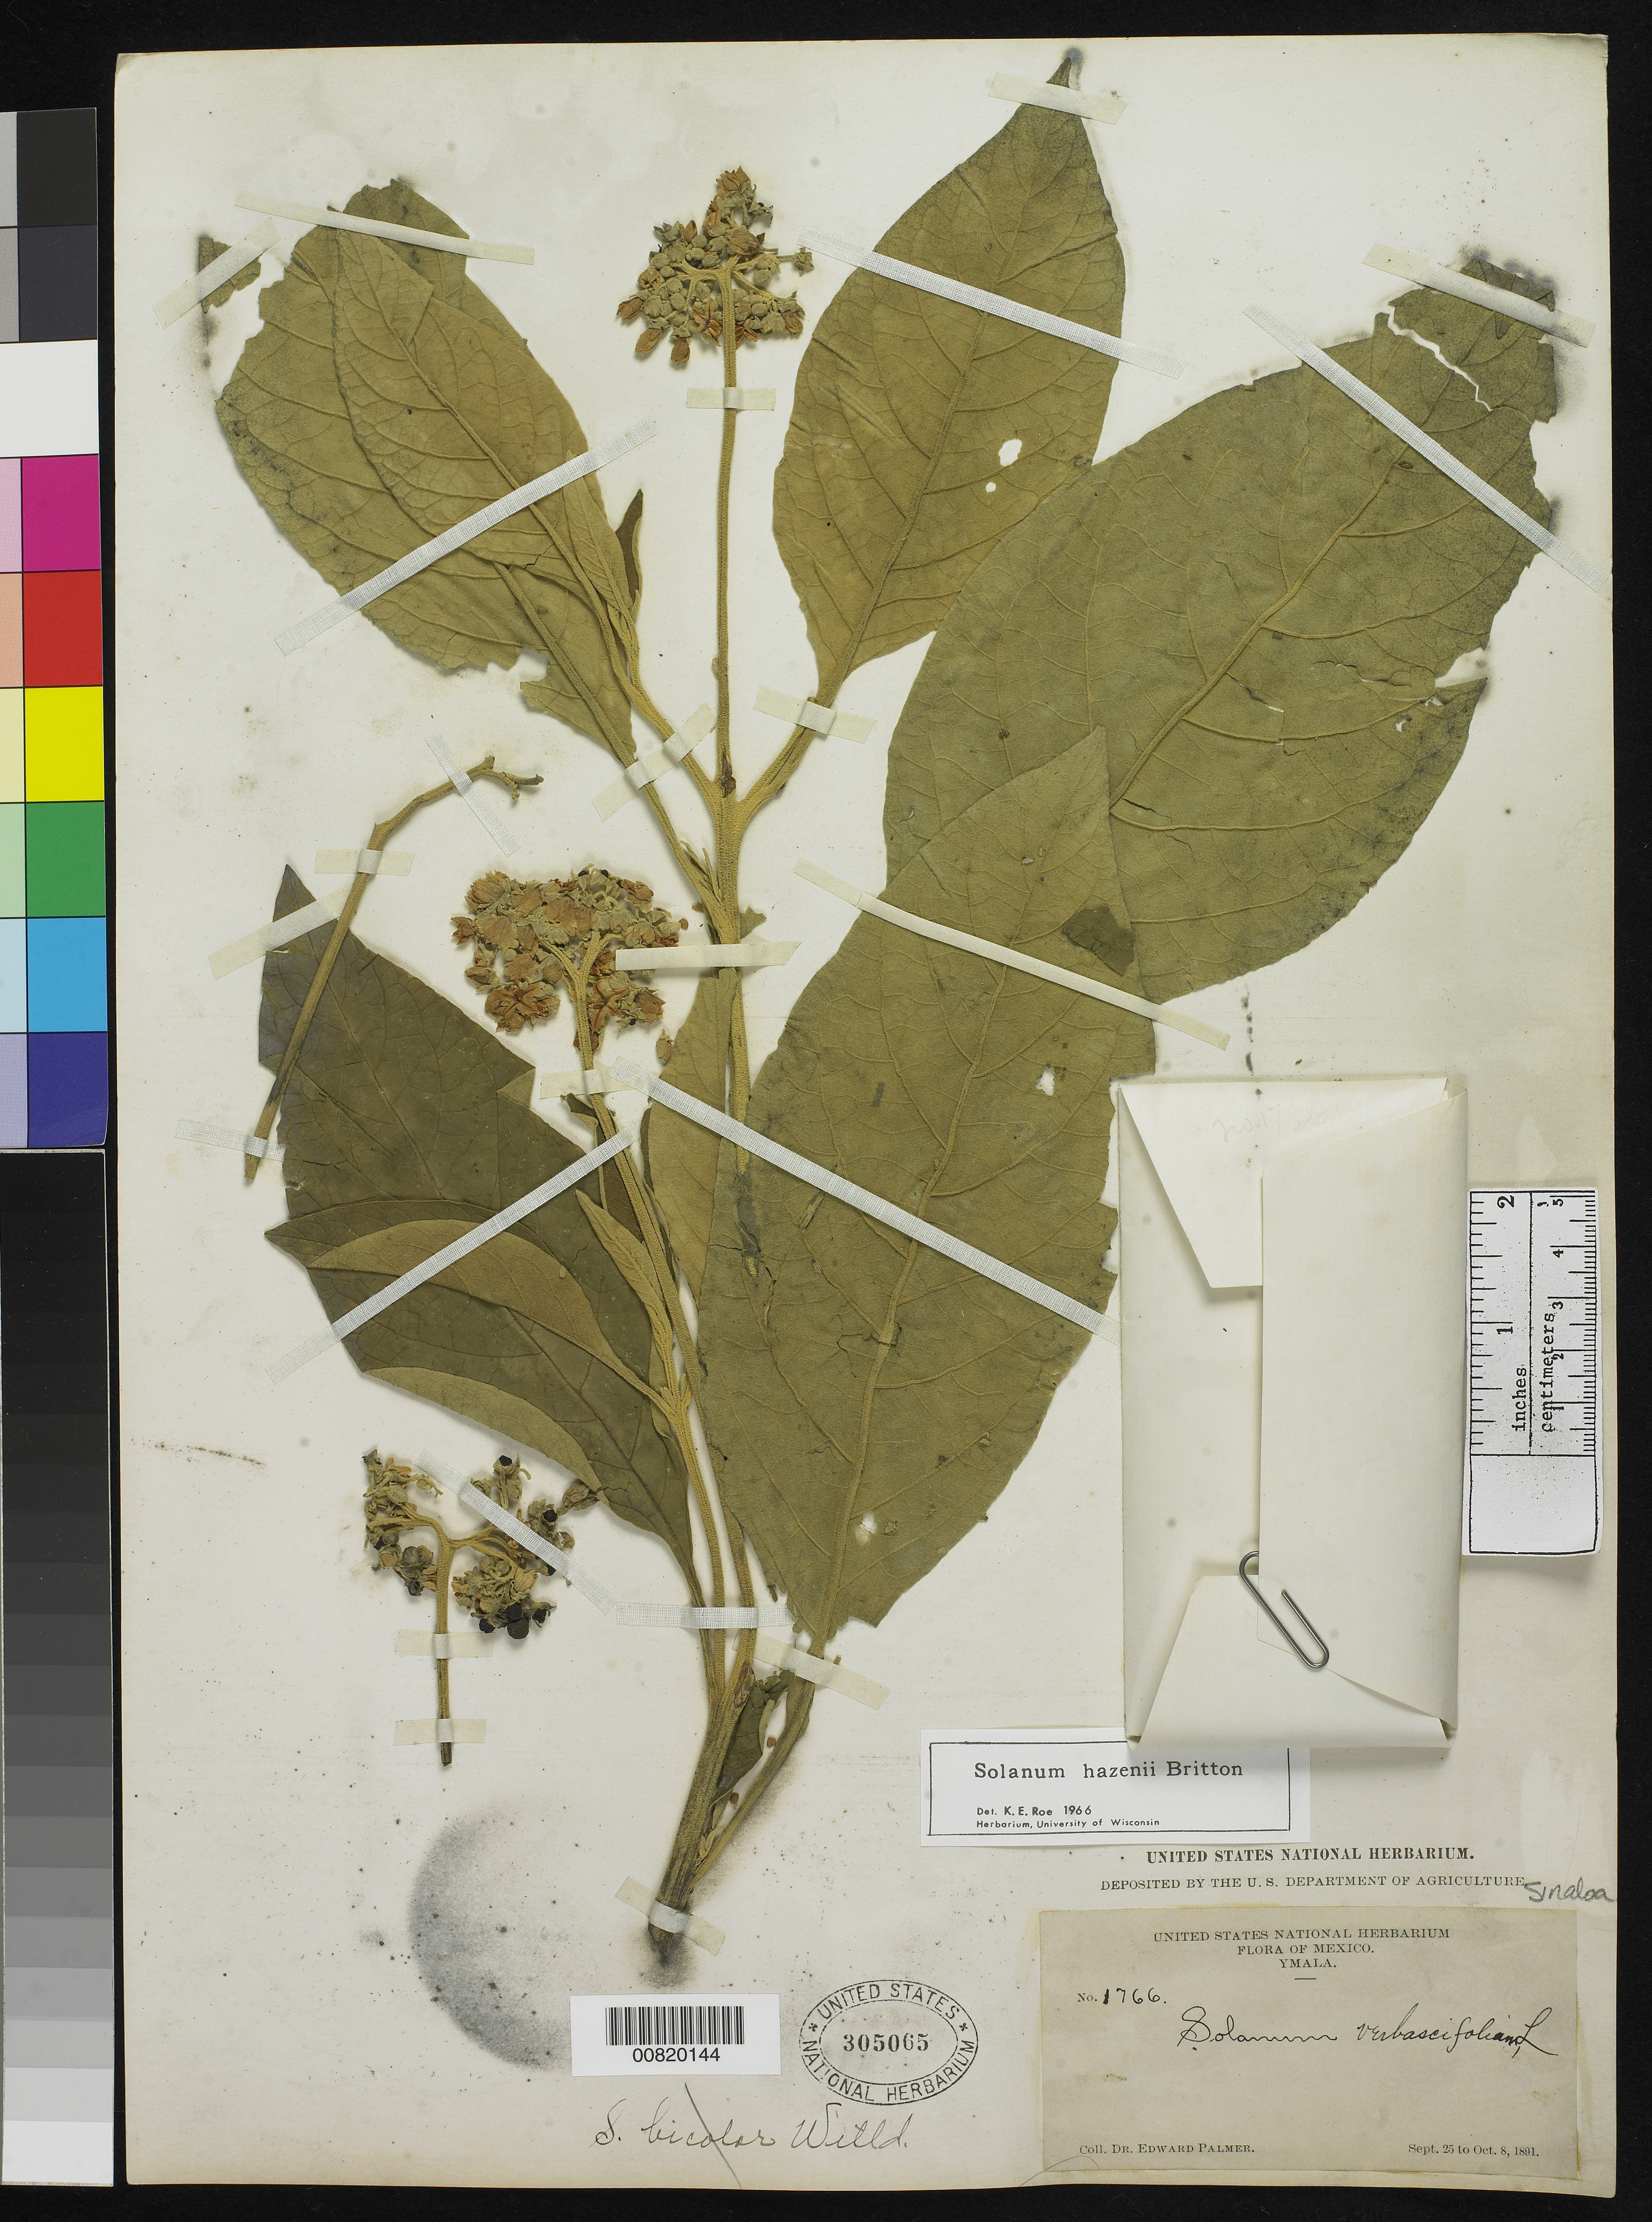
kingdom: Plantae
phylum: Tracheophyta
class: Magnoliopsida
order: Solanales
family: Solanaceae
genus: Solanum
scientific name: Solanum hazenii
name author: Britton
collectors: E. Palmer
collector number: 1766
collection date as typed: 25 Sep 1891 to 08 Oct 1891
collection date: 1891-09-25/1891-10-08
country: Mexico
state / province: Sinaloa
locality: Ymala, Sinaloa.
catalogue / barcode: US 305065